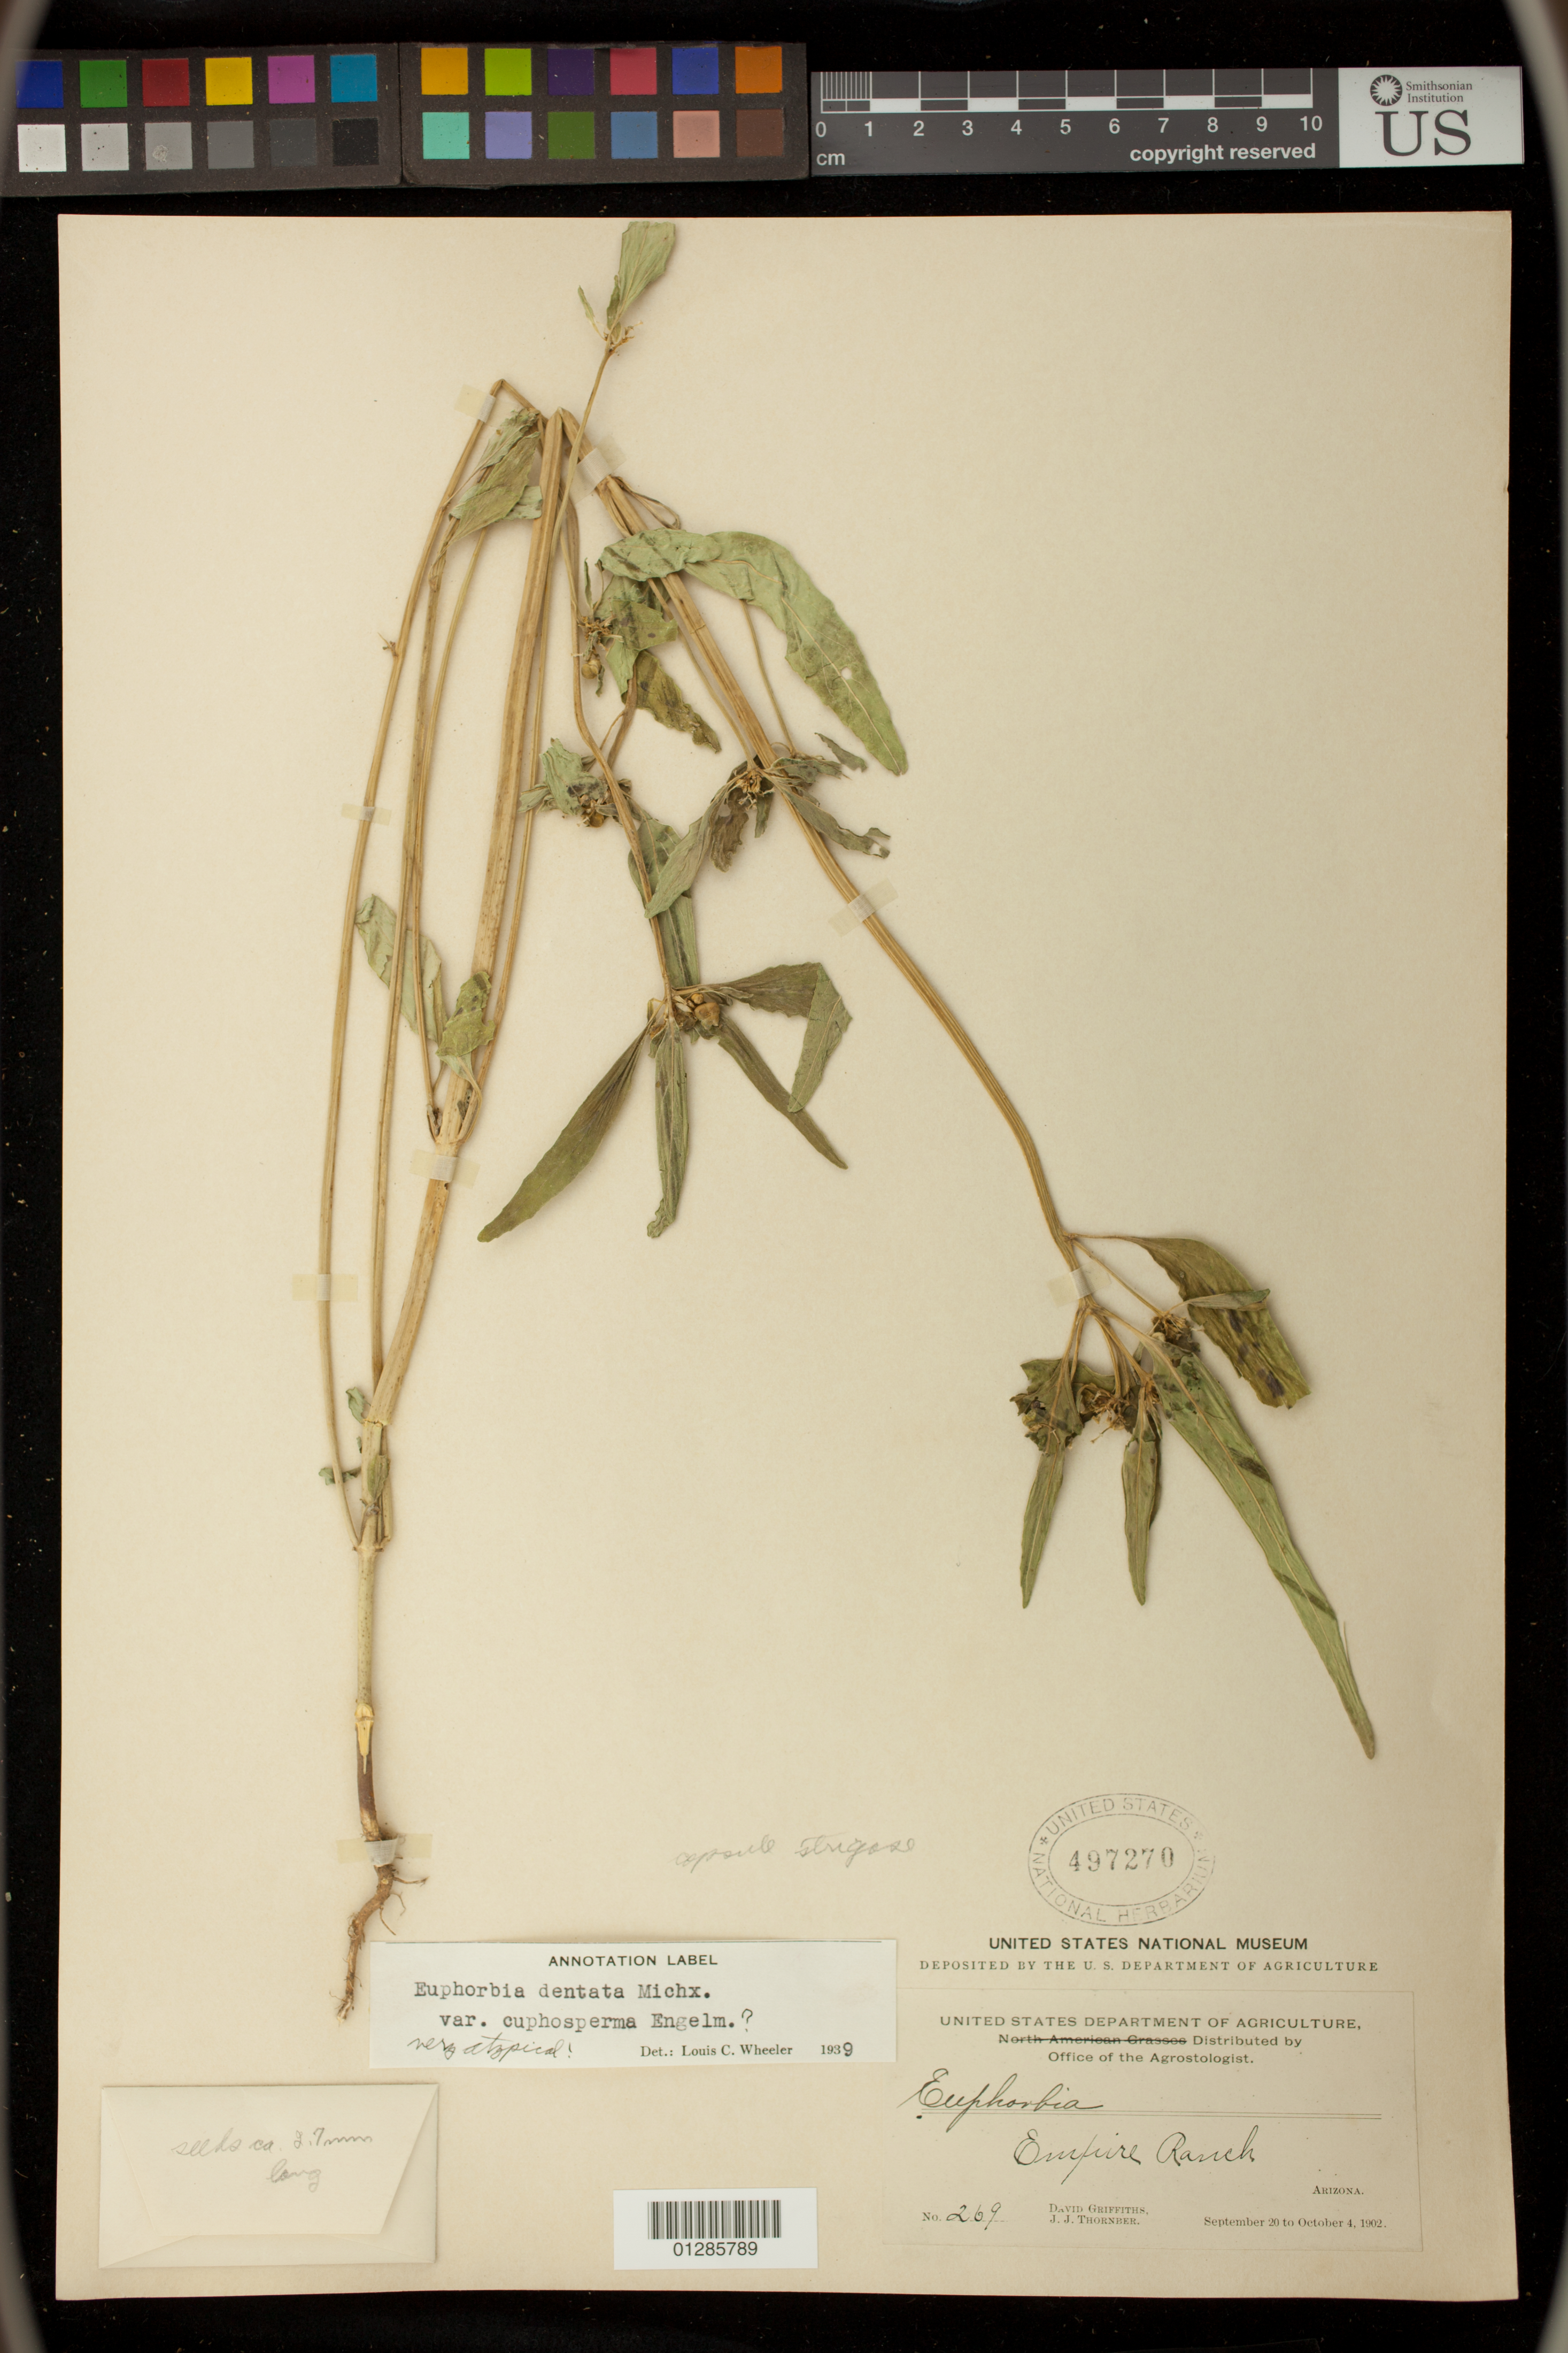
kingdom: Plantae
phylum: Tracheophyta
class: Magnoliopsida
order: Malpighiales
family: Euphorbiaceae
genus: Euphorbia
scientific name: Euphorbia dentata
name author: Michx.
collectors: D. Griffiths & J. Thornber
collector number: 269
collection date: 1902-09-20/1902-10-04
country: United States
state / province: Arizona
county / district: Pima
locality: Empire Ranch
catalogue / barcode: US 497270